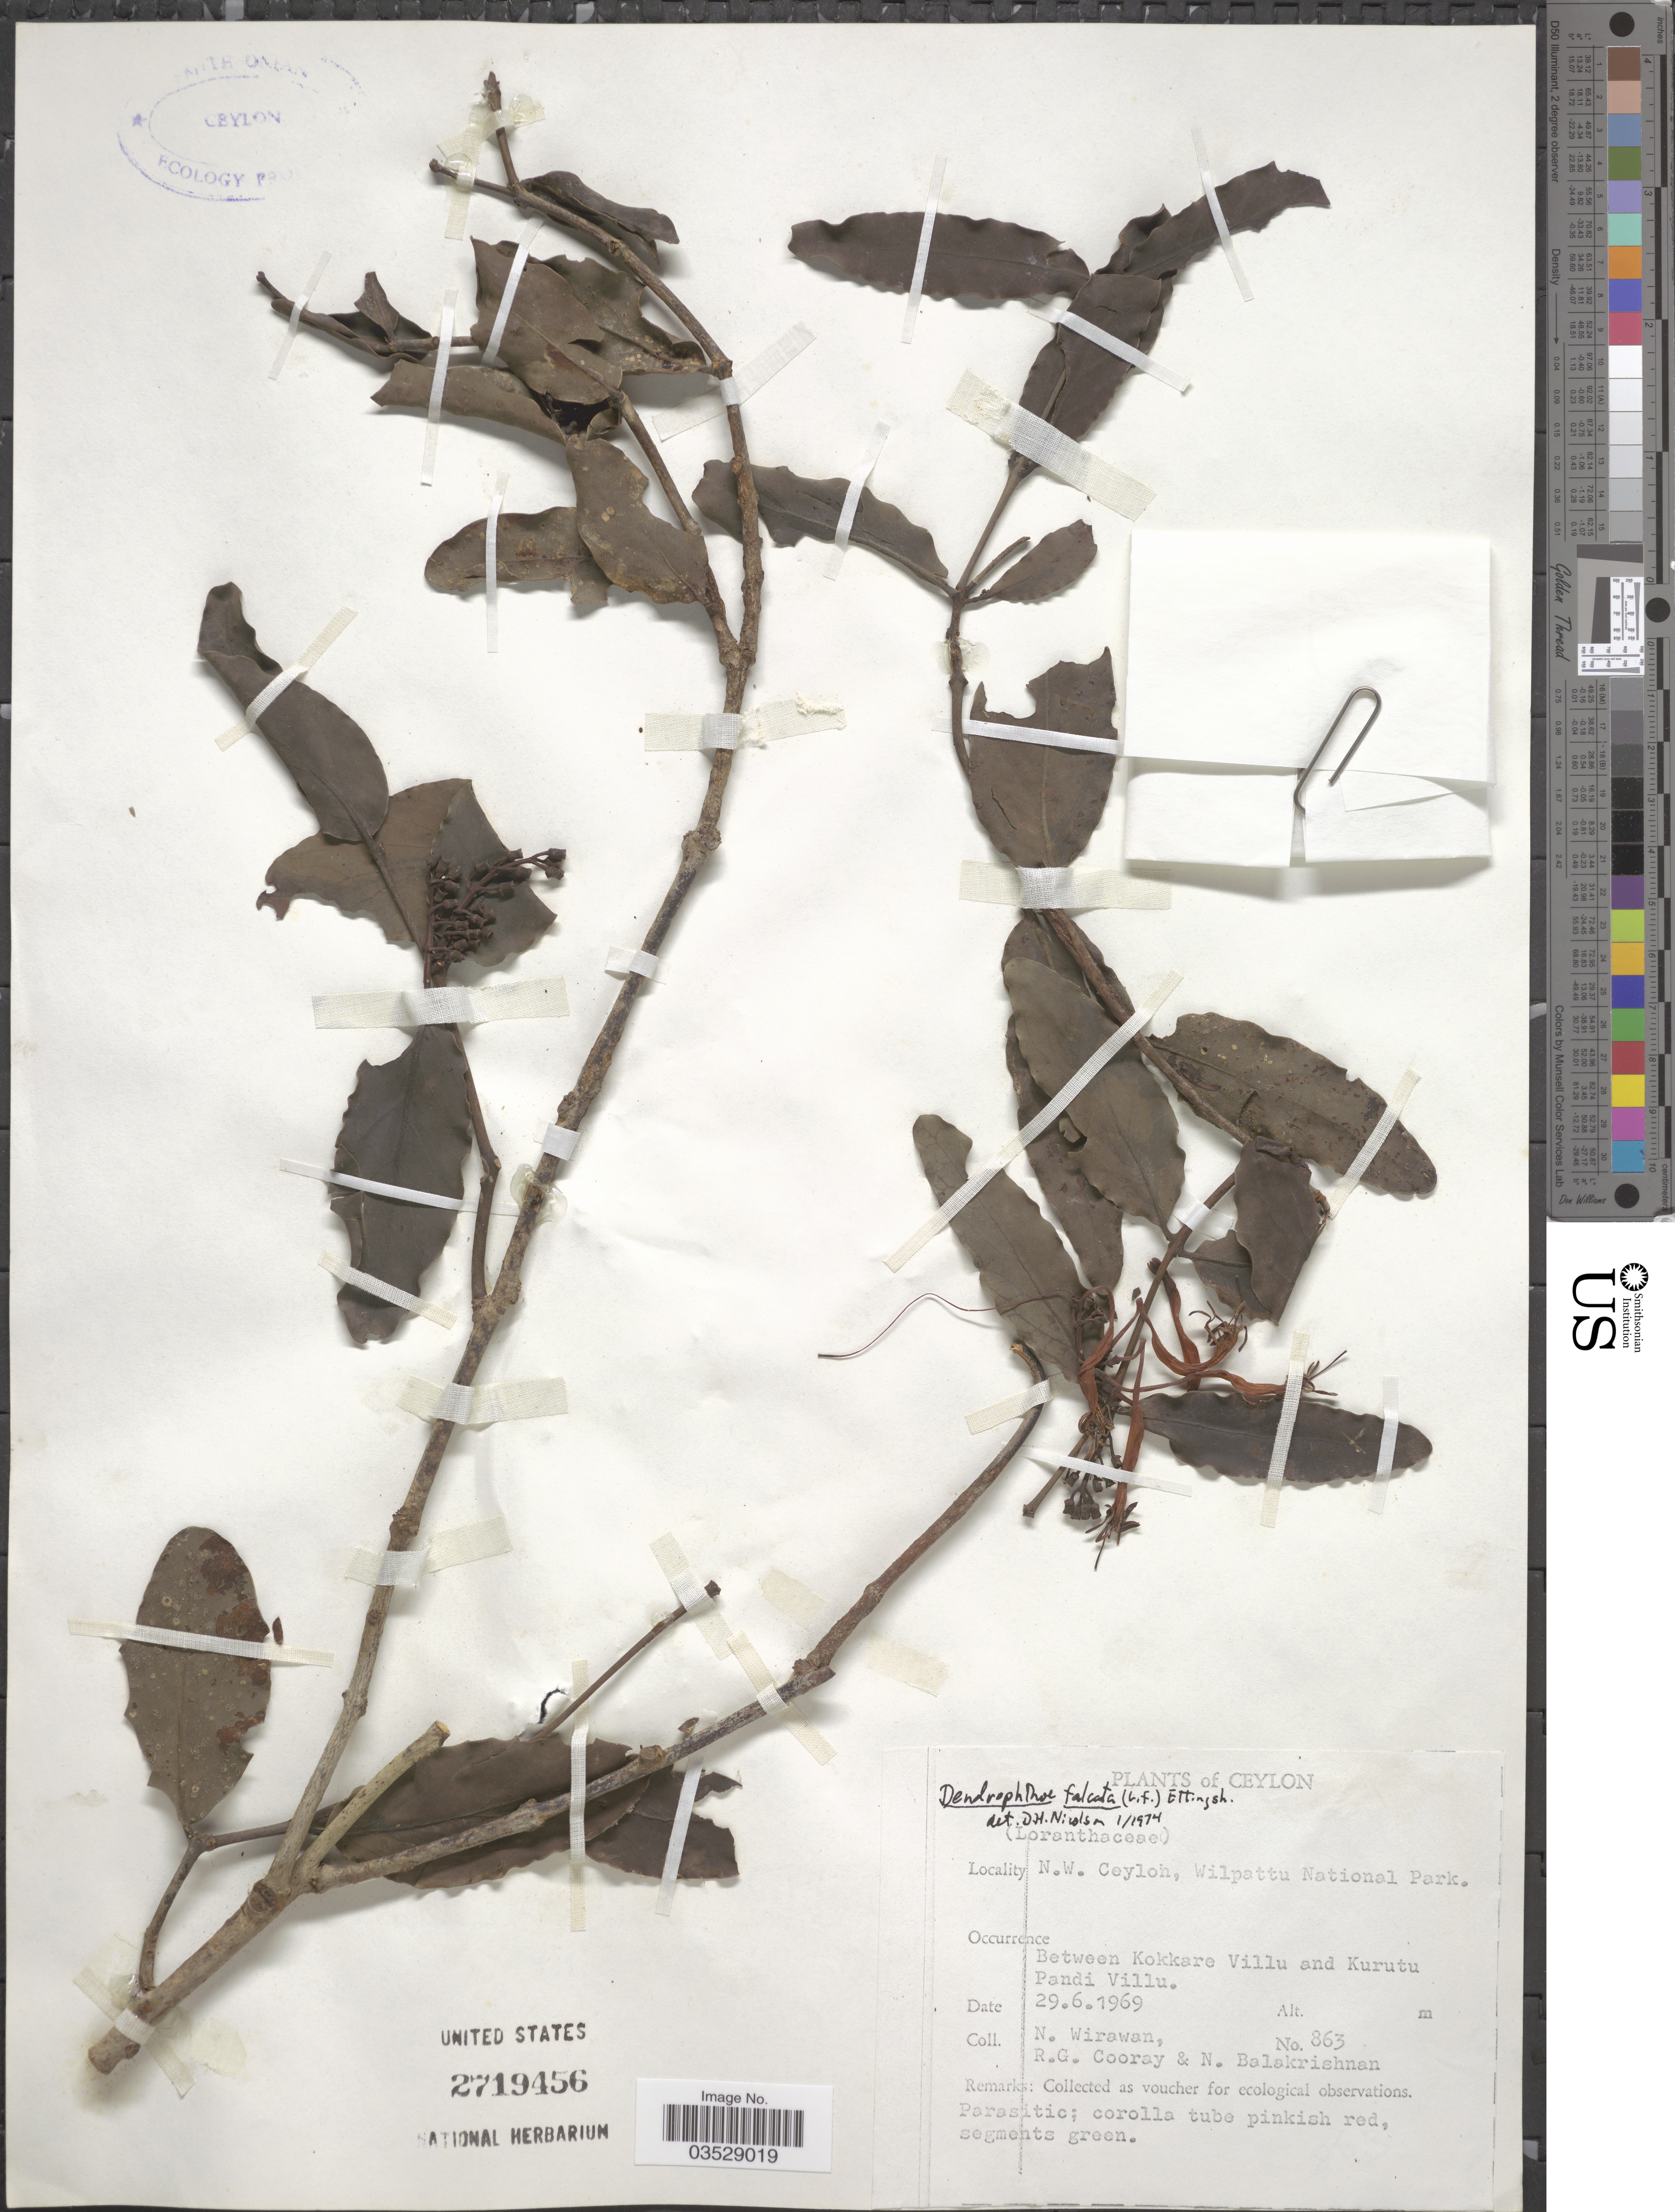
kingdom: Plantae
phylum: Tracheophyta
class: Magnoliopsida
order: Santalales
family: Loranthaceae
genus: Dendrophthoe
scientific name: Dendrophthoe falcata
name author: (L. f.) Ettingsh.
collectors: N. Wirawan, R. Cooray & N. Balakrishnan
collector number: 863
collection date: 1969-06-29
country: Sri Lanka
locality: N.W. Ceylon, Wilpattu National Park. Between Kokkare Villu and Kurutu Pandi Villu.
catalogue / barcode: US 2719456